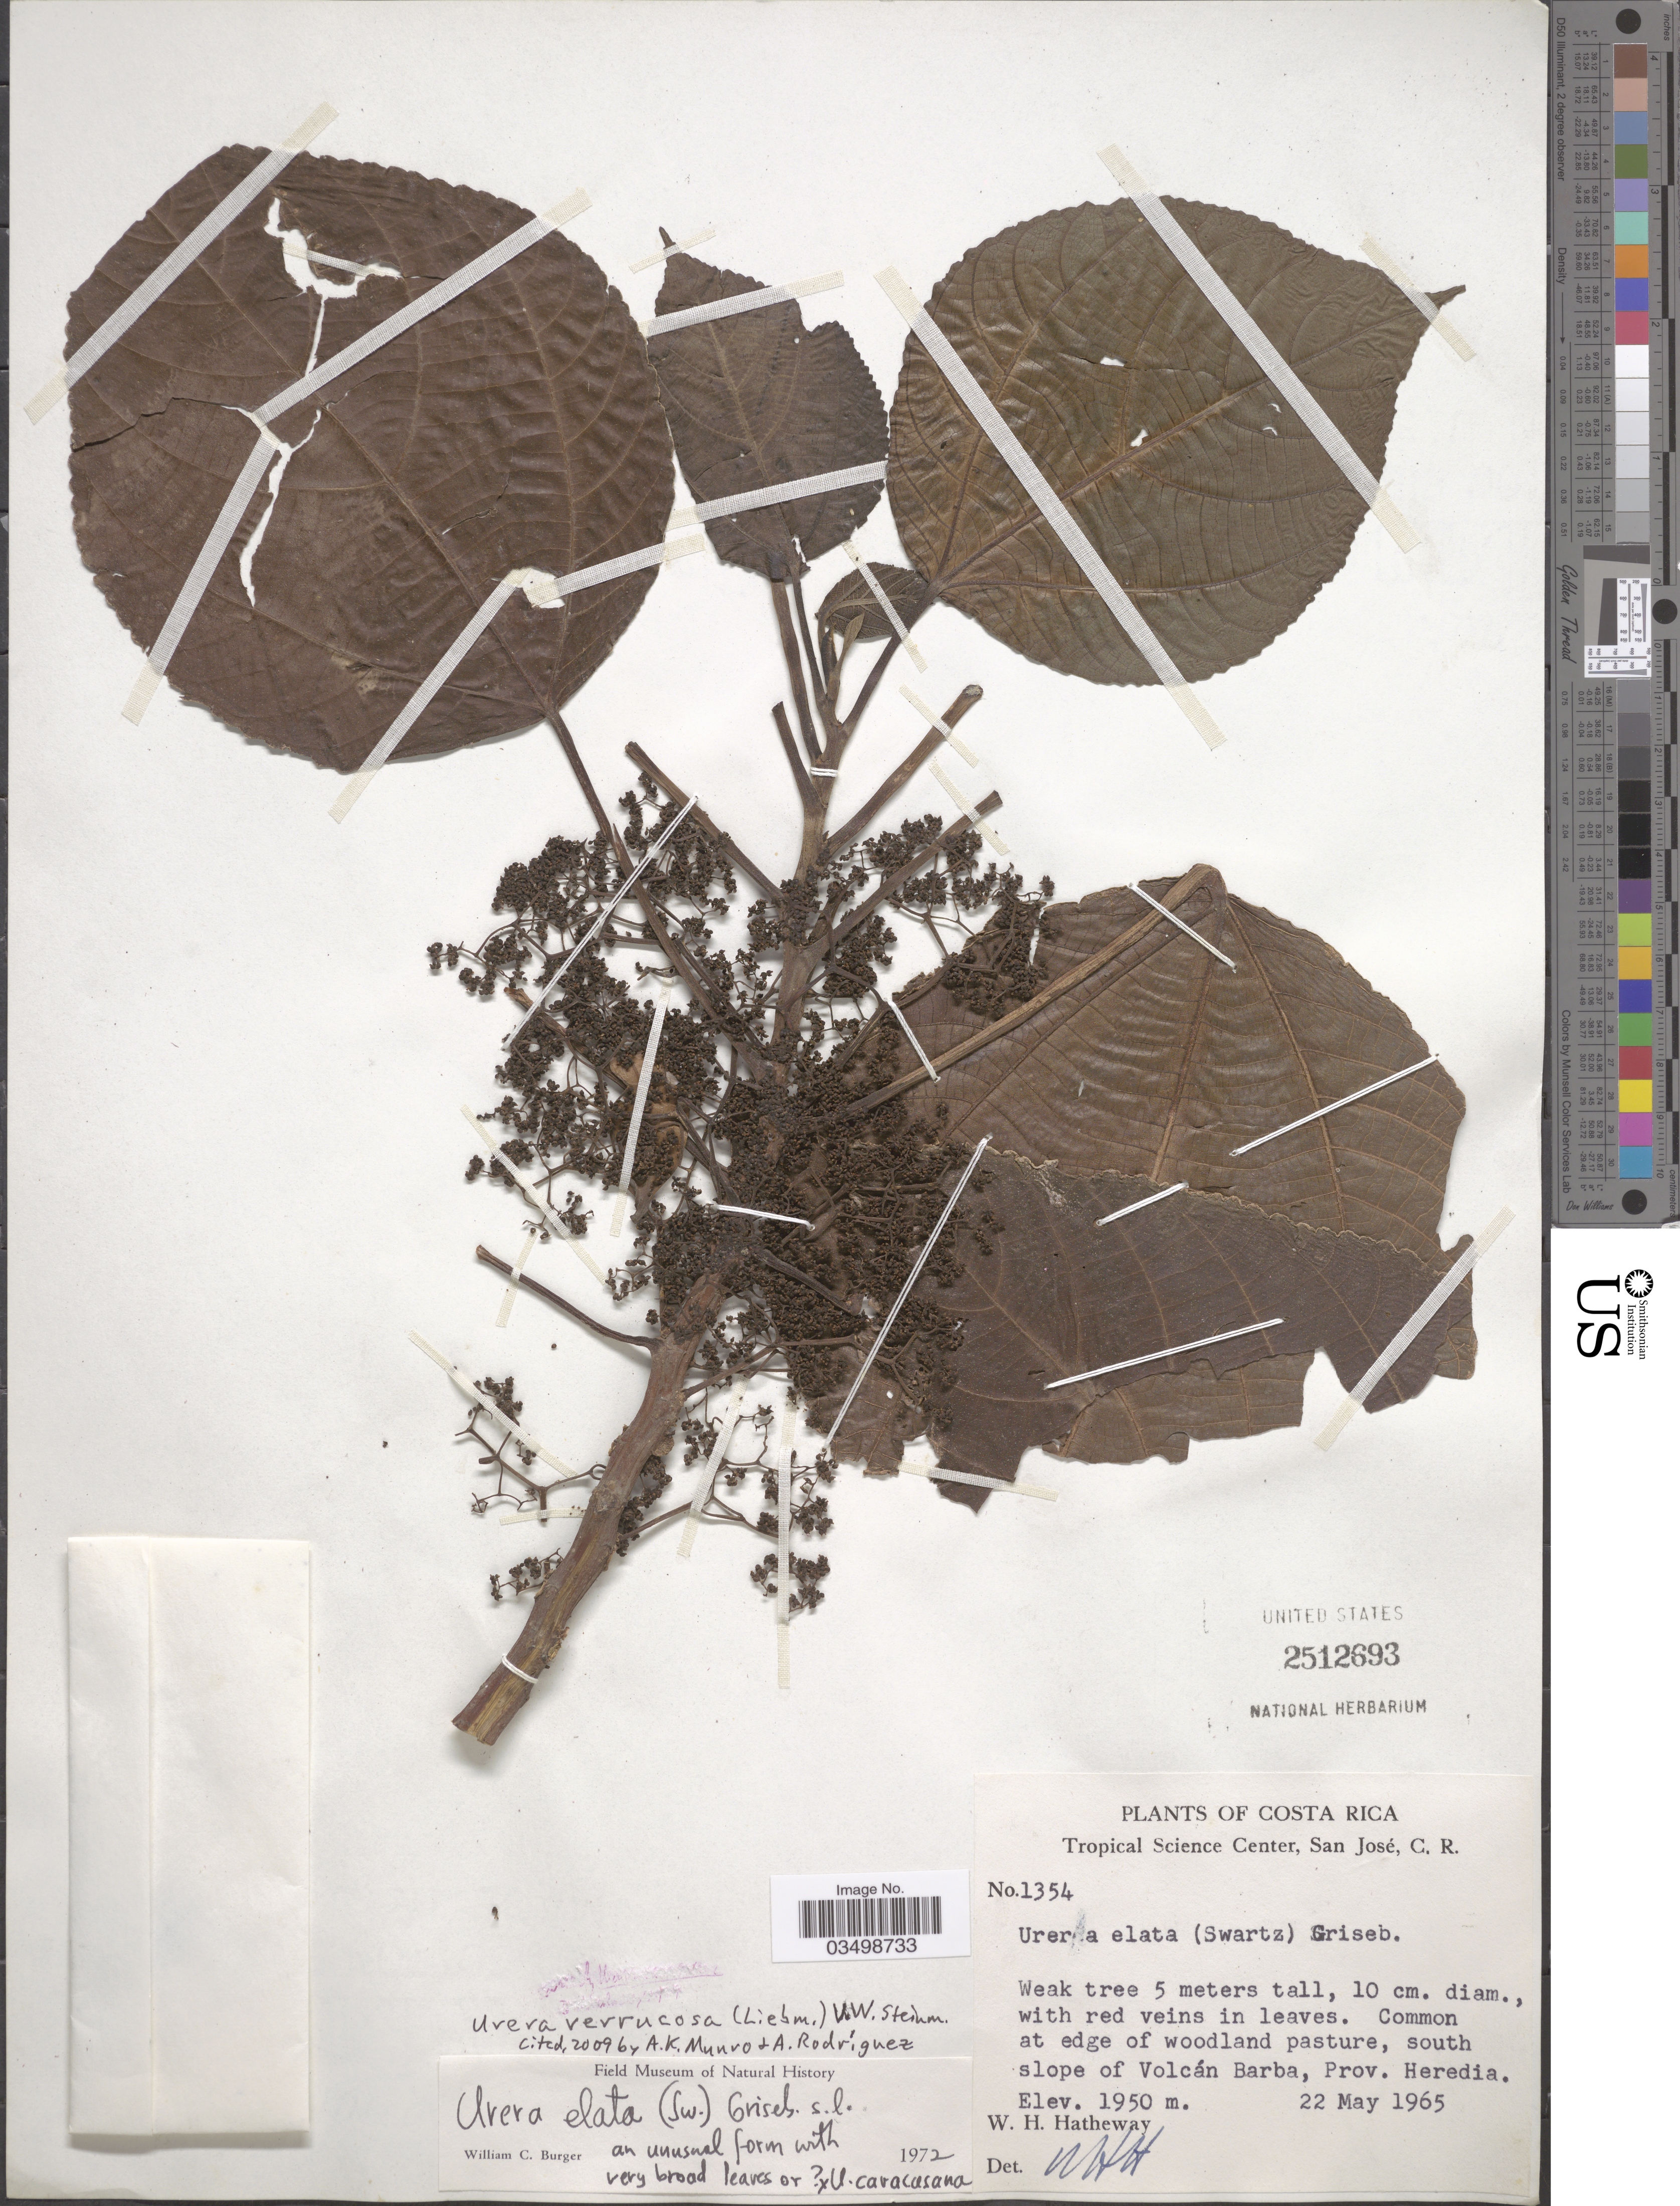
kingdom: Plantae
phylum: Tracheophyta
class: Magnoliopsida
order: Rosales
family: Urticaceae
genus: Urera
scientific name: Urera verrucosa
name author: (Liebm.) V.W. Steinm.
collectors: W. H. Hatheway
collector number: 1354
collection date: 1965-05-22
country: Costa Rica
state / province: Heredia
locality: South slope of Volcán Barba, Prov. Heredia.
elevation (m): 1950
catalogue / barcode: US 2512693